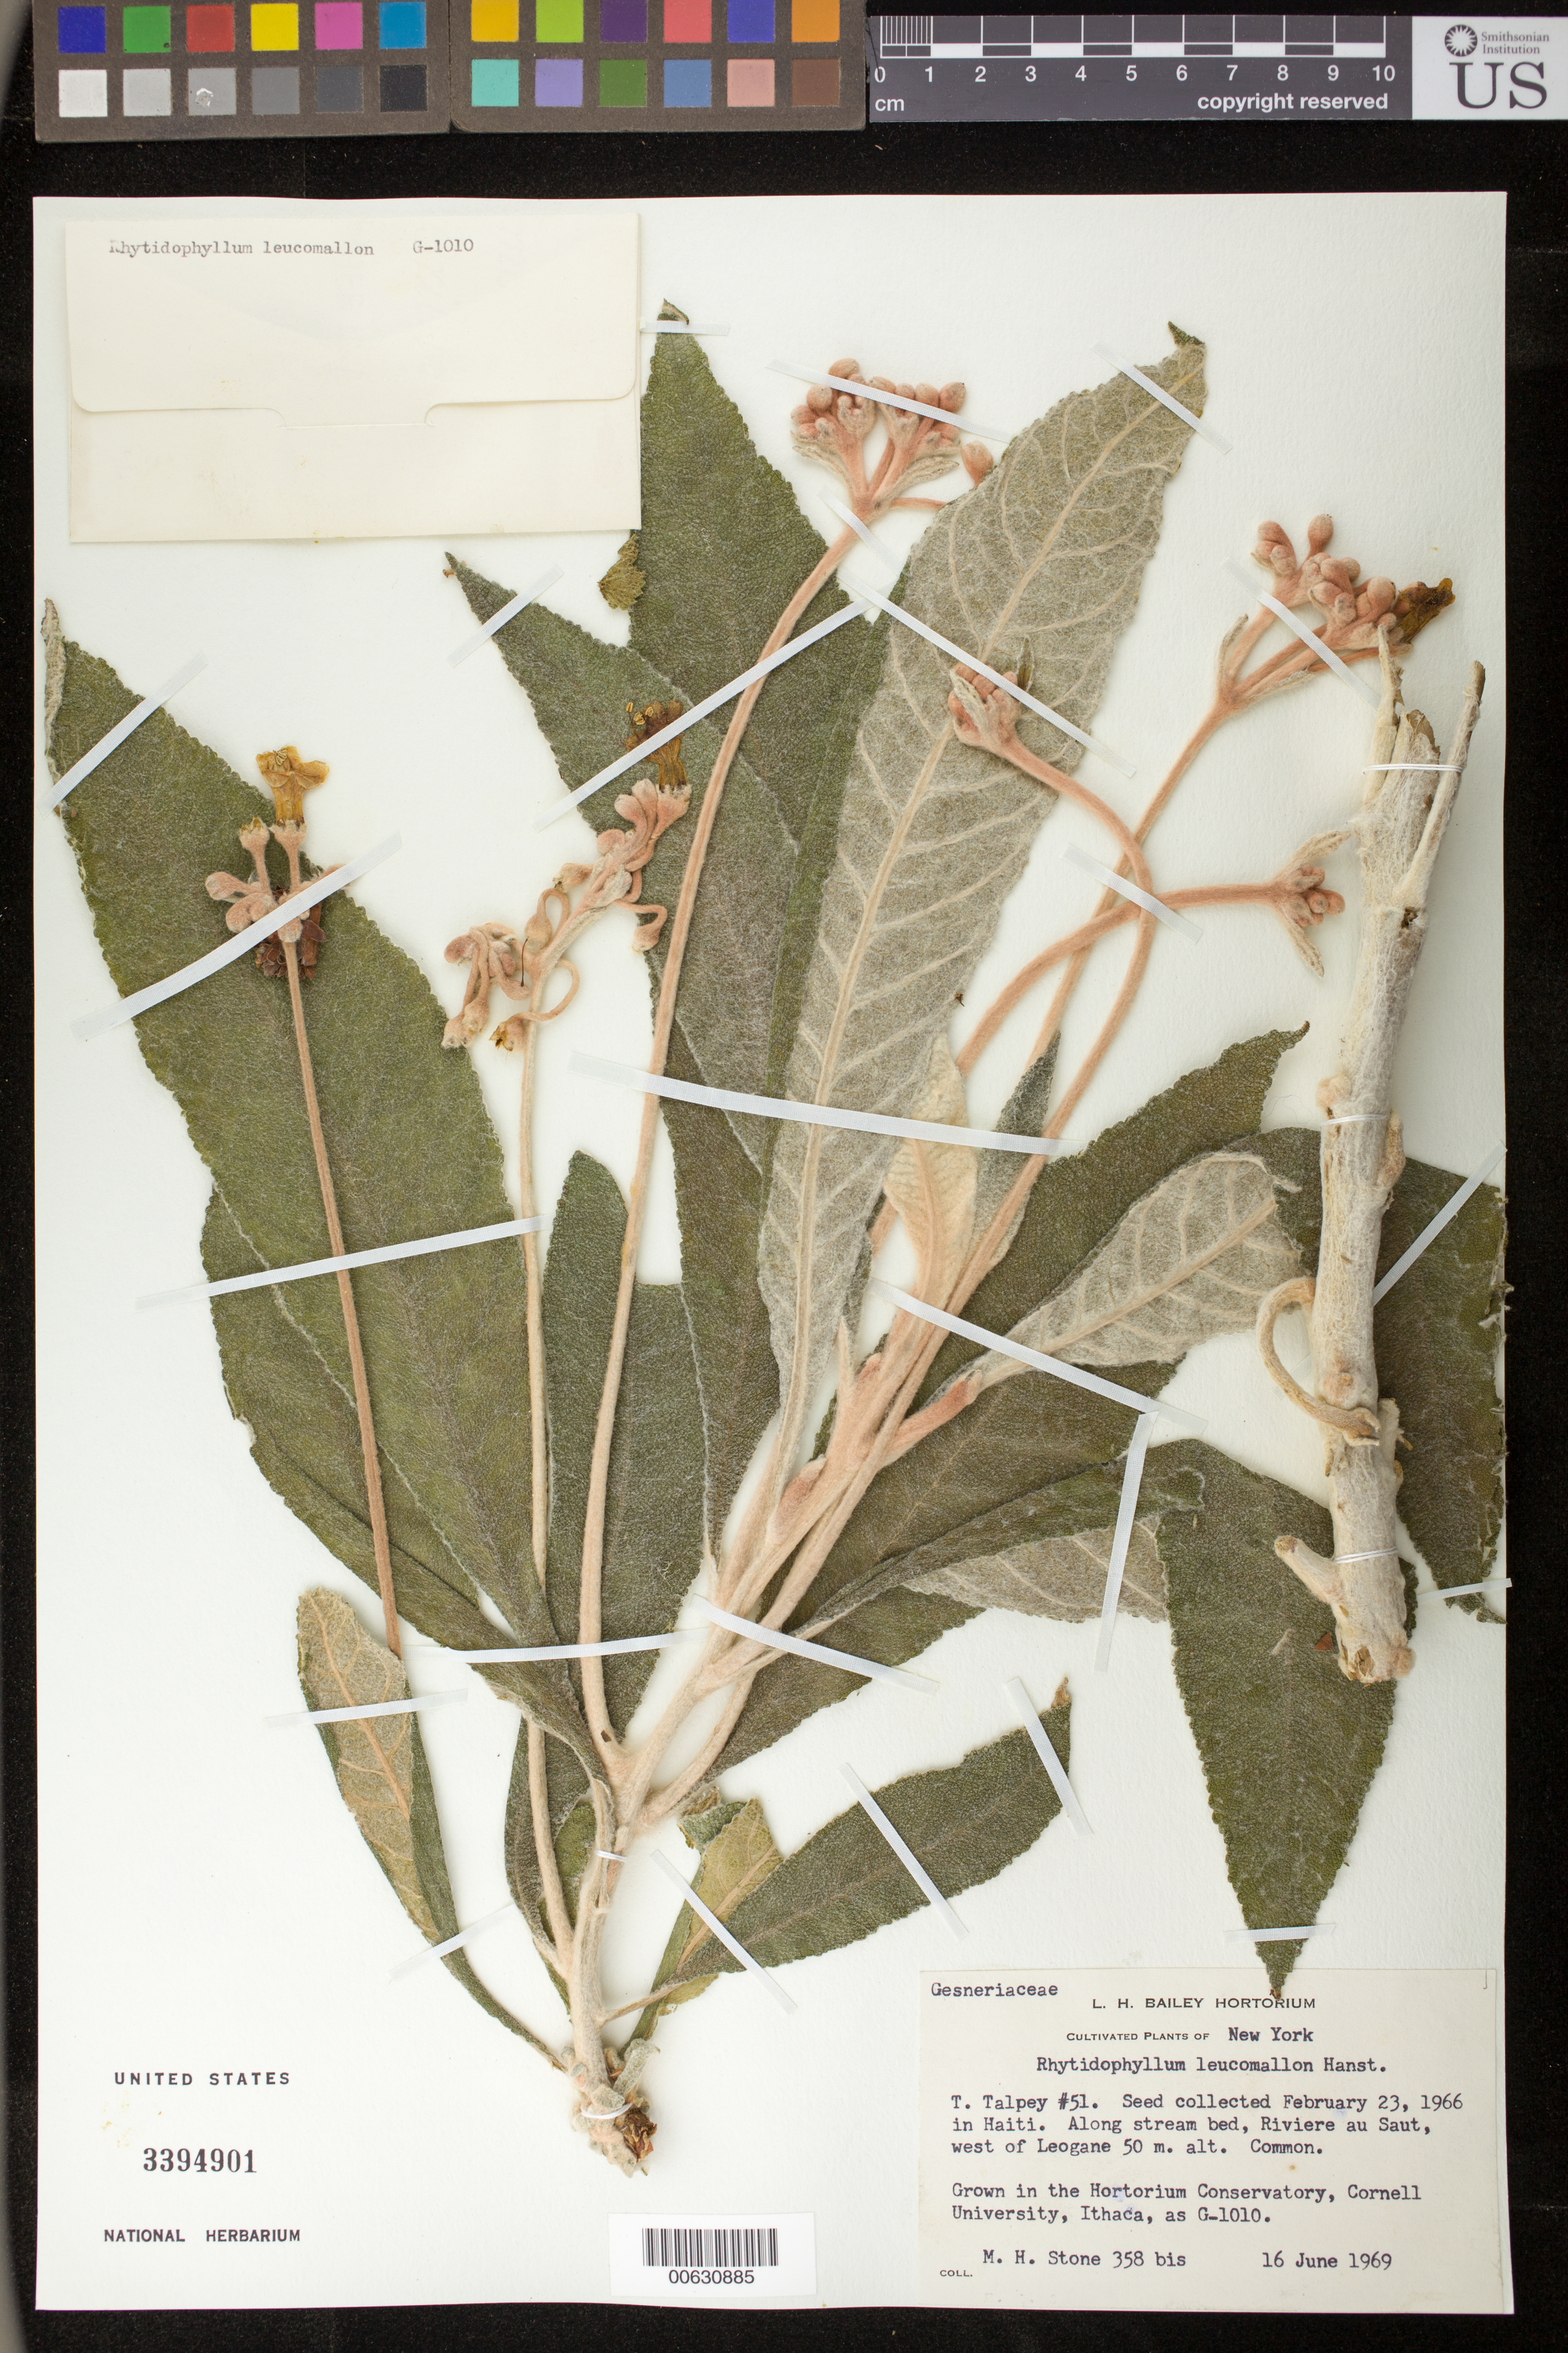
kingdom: Plantae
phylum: Tracheophyta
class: Magnoliopsida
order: Lamiales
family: Gesneriaceae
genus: Rhytidophyllum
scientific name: Rhytidophyllum leucomallon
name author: Hanst.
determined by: Skog, Laurence E.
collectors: M. Stone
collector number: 358 bis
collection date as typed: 16 Jun 1969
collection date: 1969-06-16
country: Haiti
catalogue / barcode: US 3394901